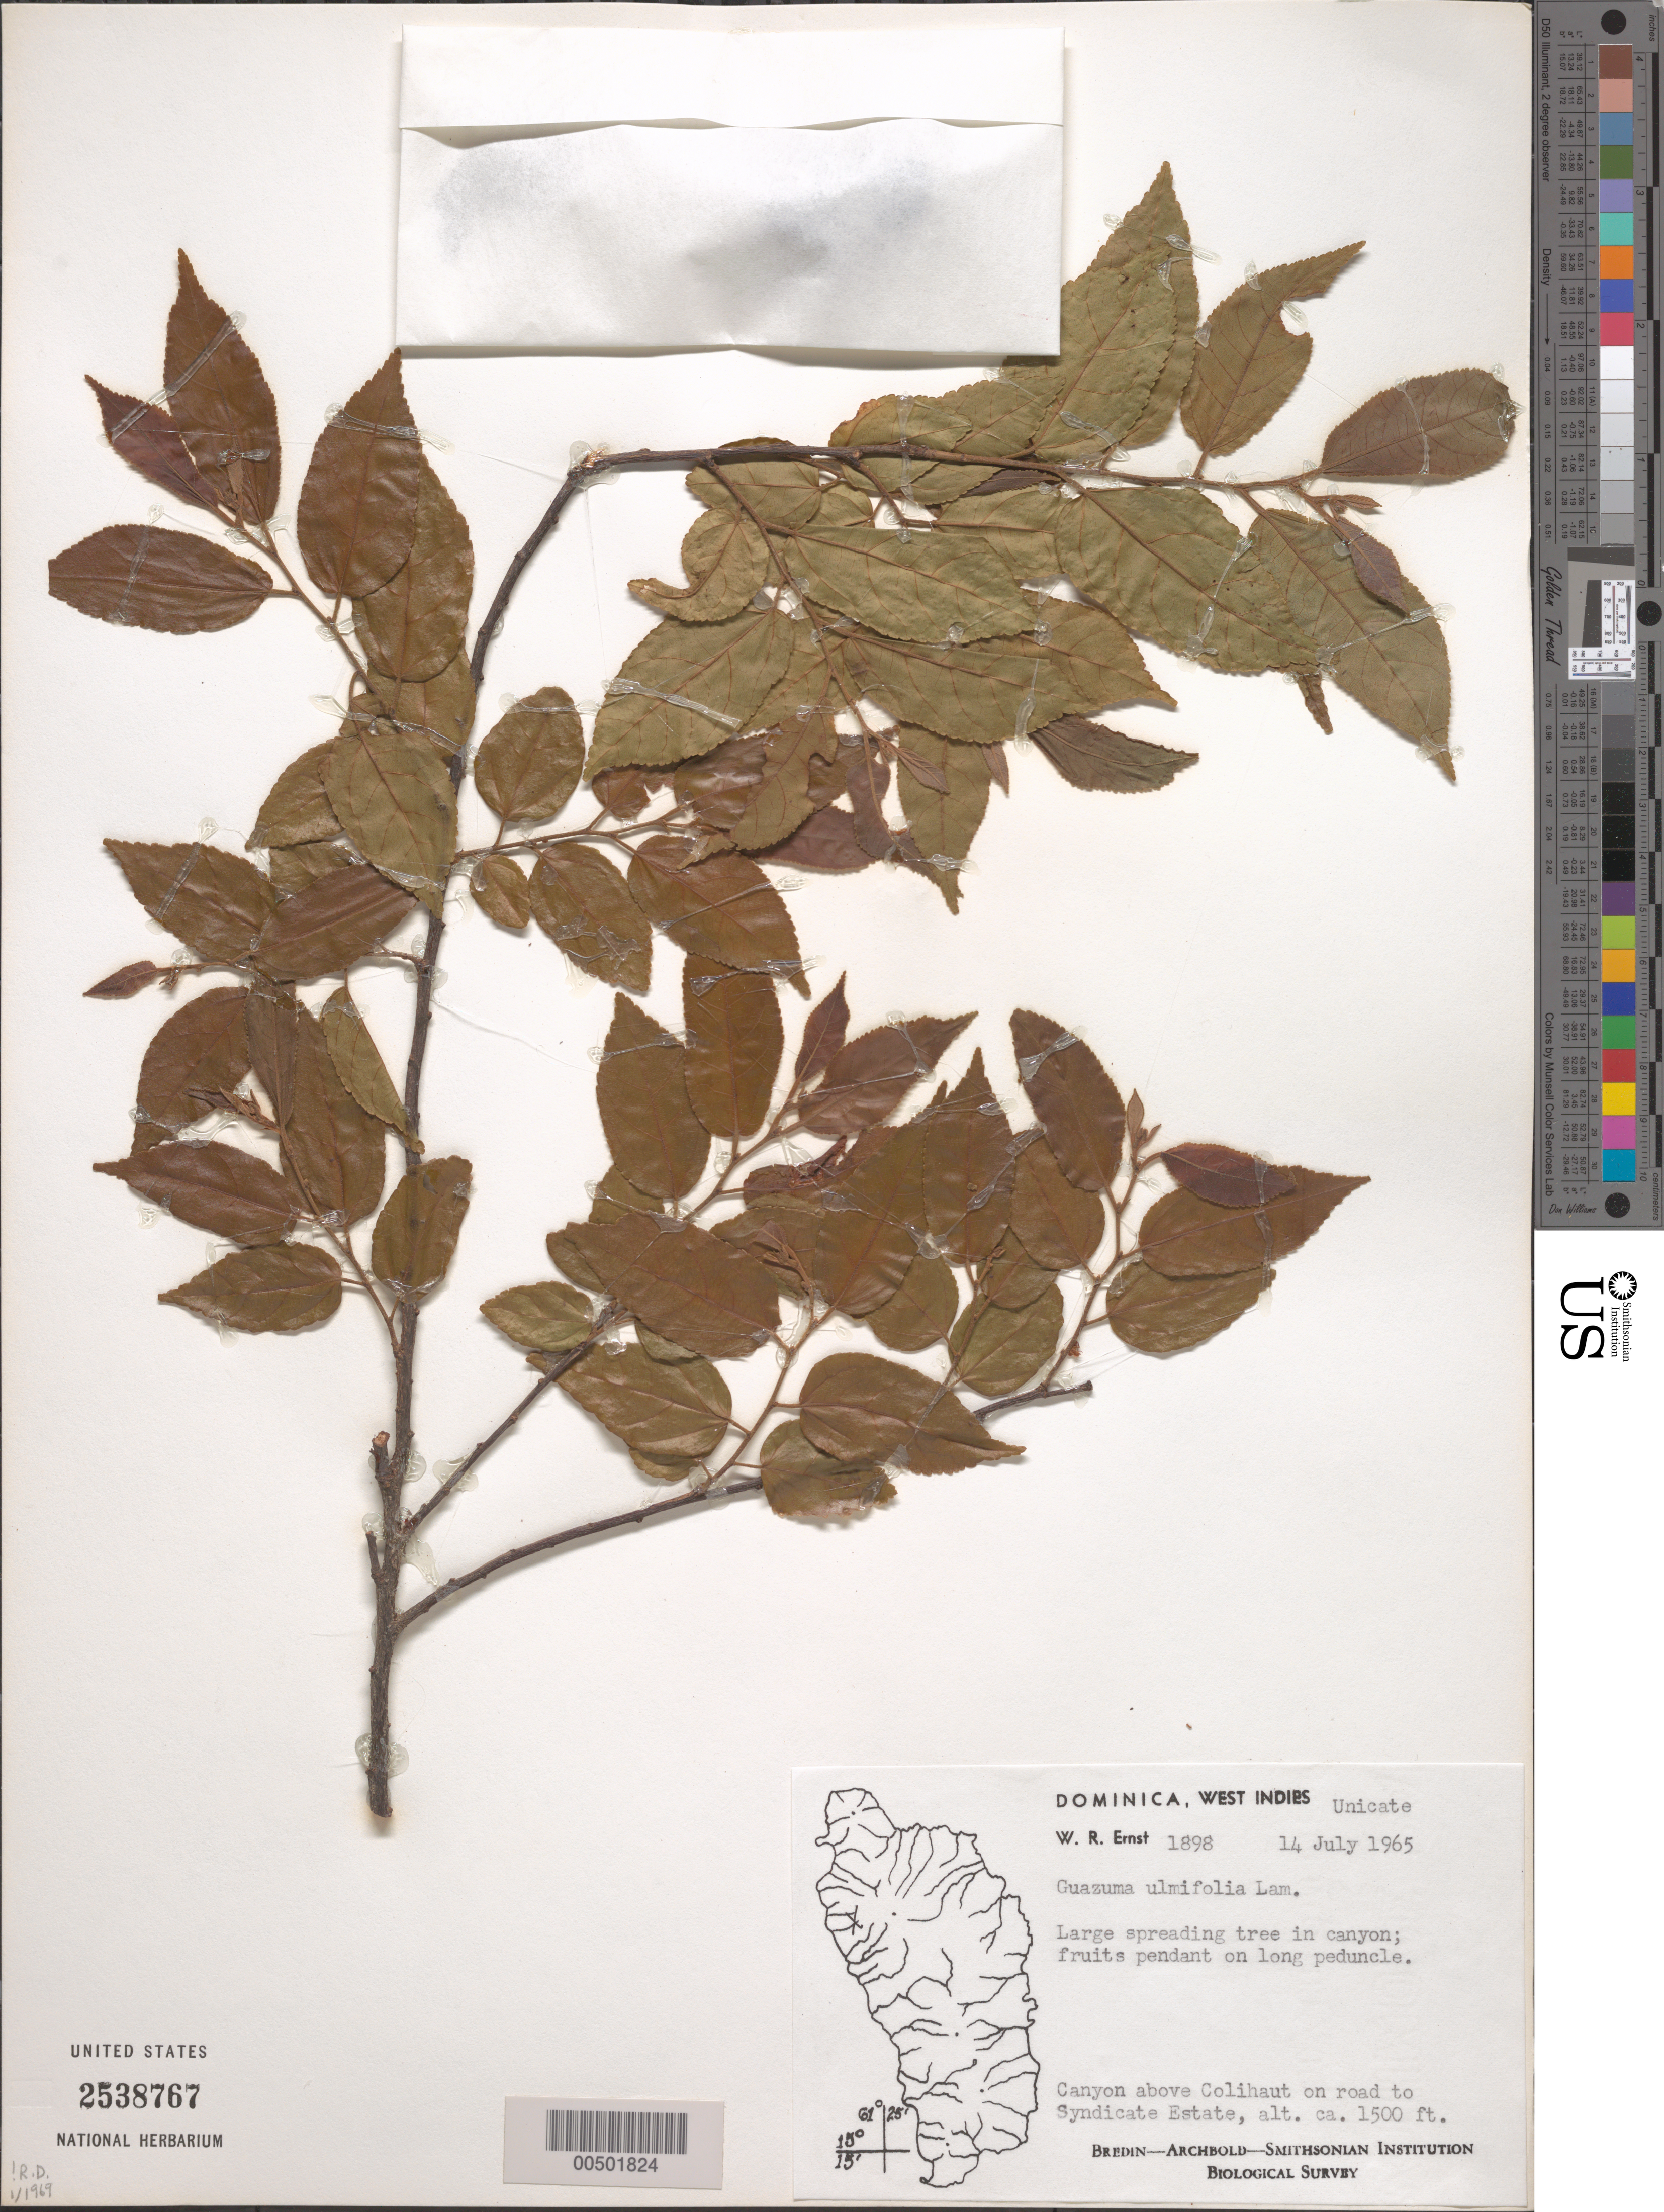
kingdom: Plantae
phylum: Tracheophyta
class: Magnoliopsida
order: Malvales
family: Malvaceae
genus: Guazuma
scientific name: Guazuma ulmifolia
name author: Lam.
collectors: W. R. Ernst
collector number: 1898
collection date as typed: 14 Jul 1965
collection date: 1965-07-14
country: Dominica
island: Dominica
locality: Canyon above Colihaut on road to Syndicate Estate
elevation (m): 457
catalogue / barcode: US 2538767